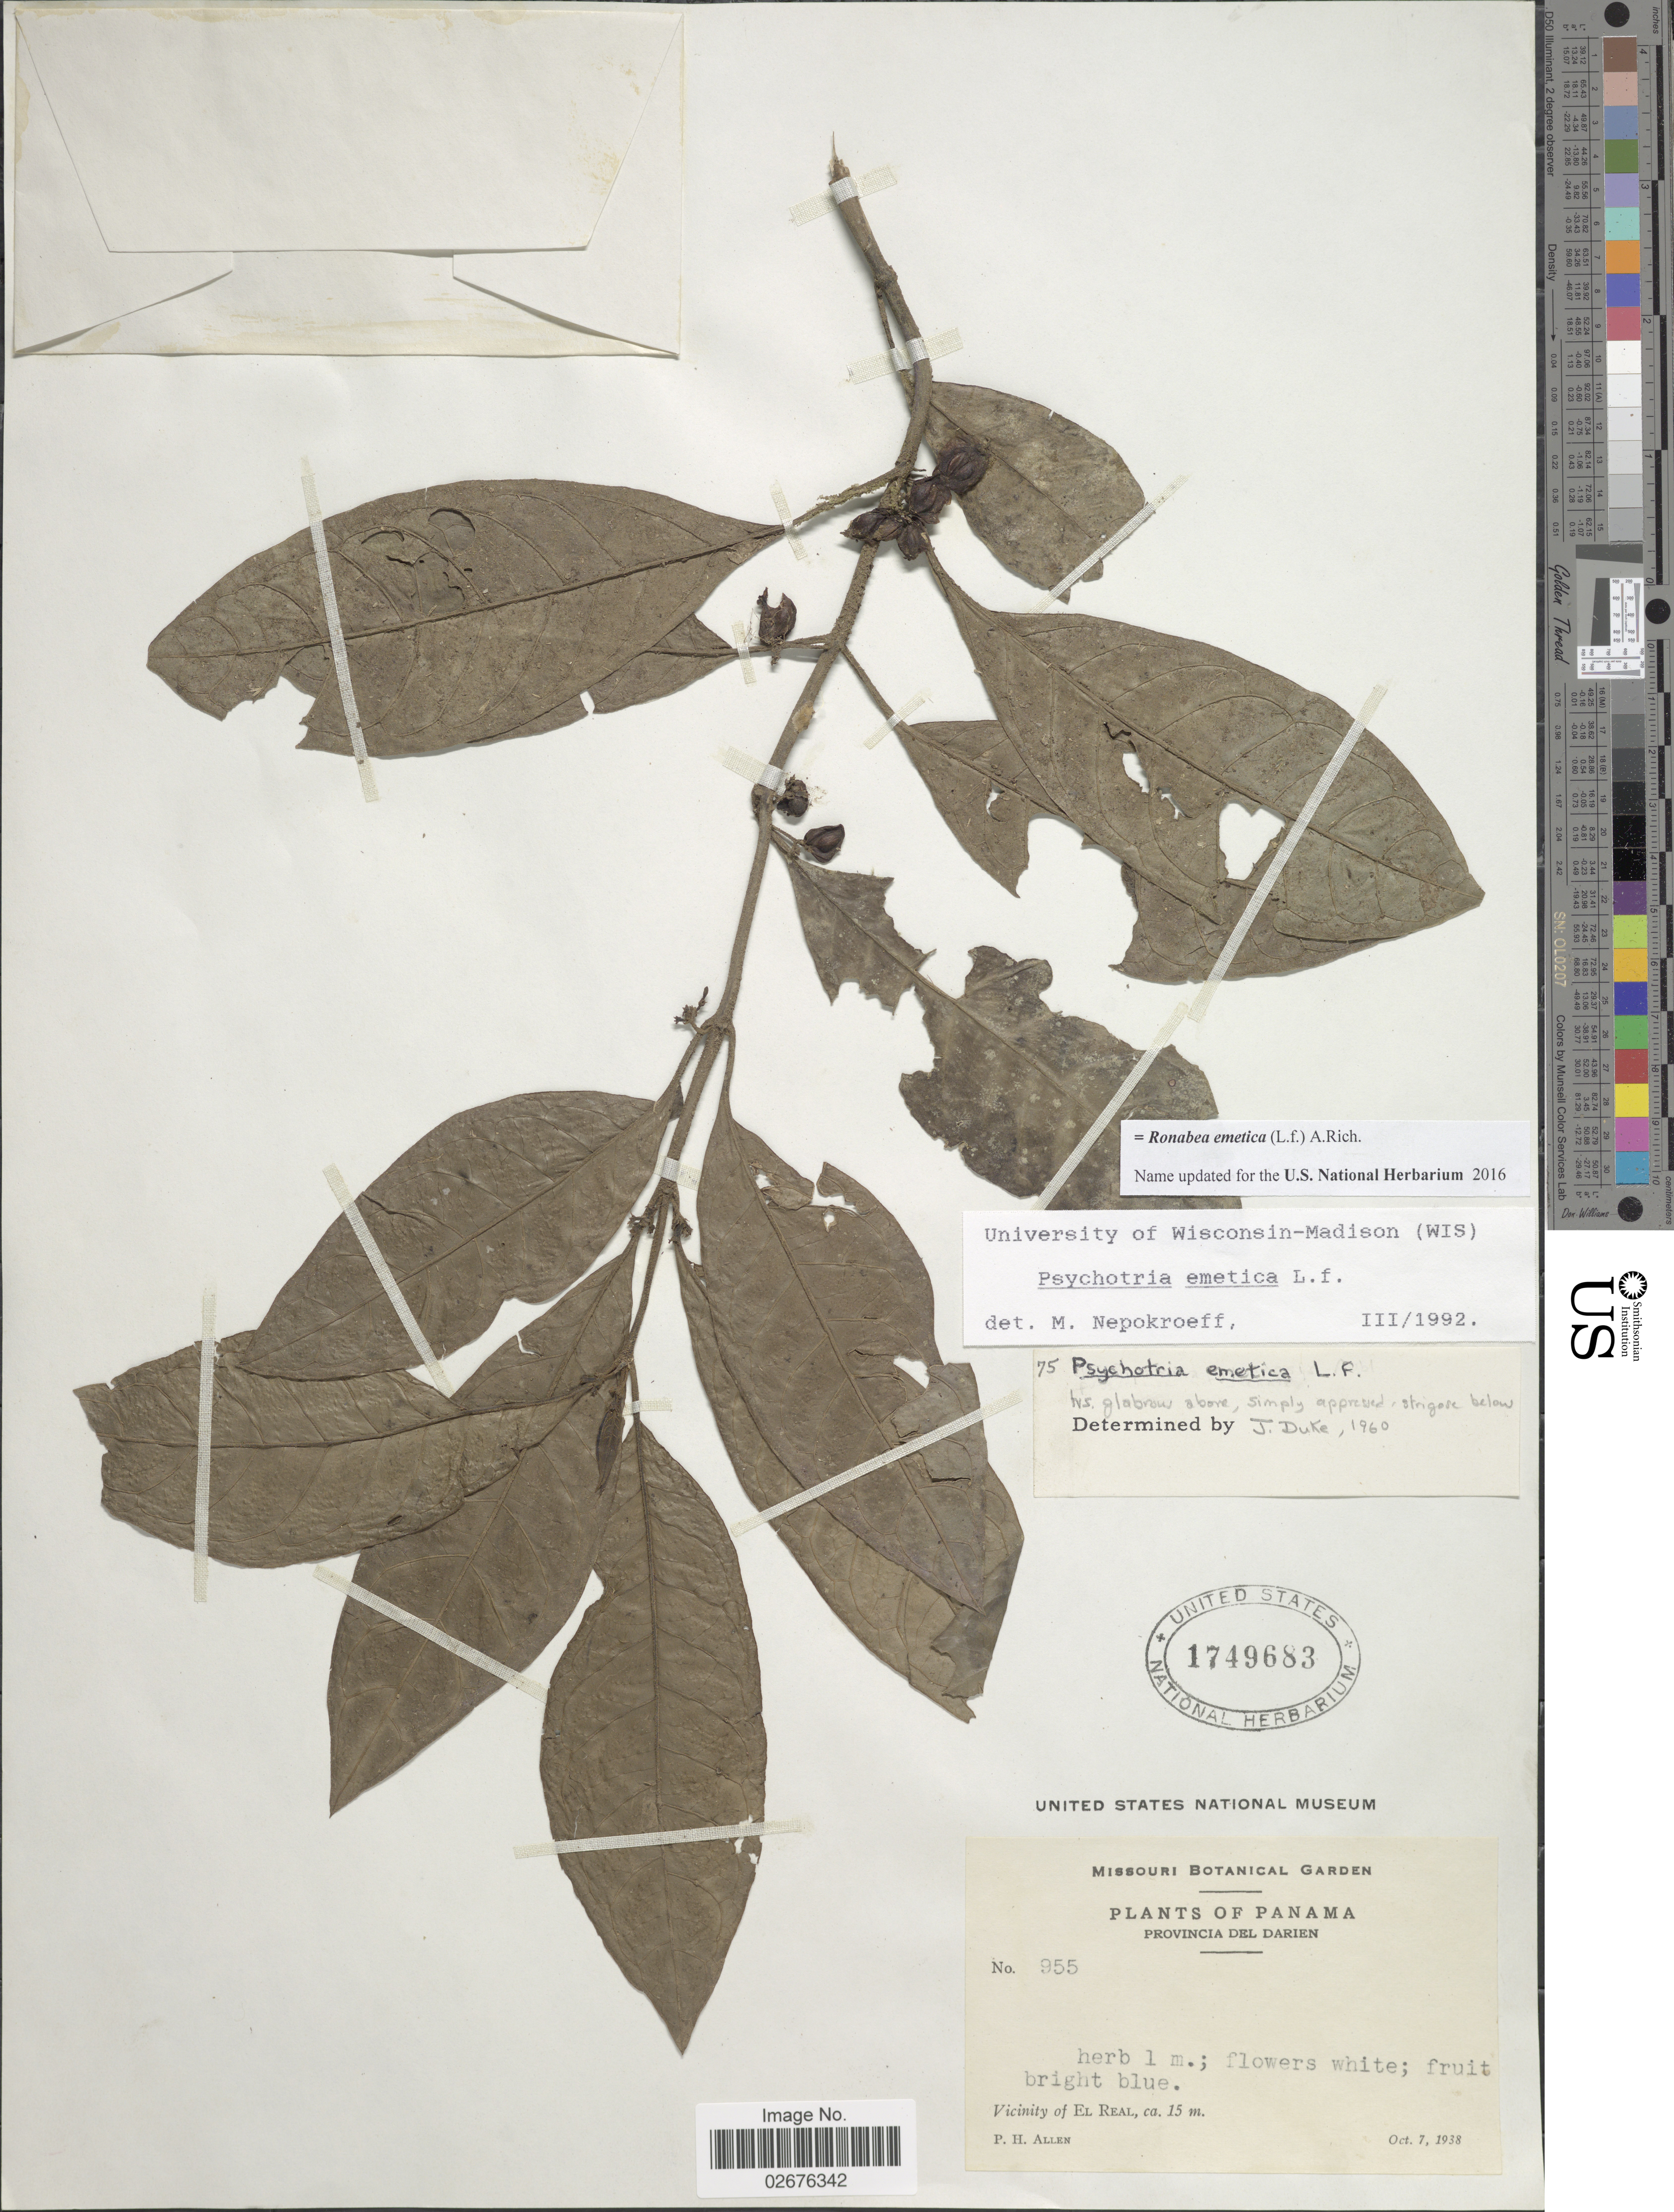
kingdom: Plantae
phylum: Tracheophyta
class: Magnoliopsida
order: Gentianales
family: Rubiaceae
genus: Ronabea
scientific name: Ronabea emetica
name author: (L. f.) A. Rich.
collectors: P. H. Allen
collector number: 955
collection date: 1938-10-07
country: Panama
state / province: Darién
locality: Vicinity of El Real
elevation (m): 15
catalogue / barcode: US 1749683